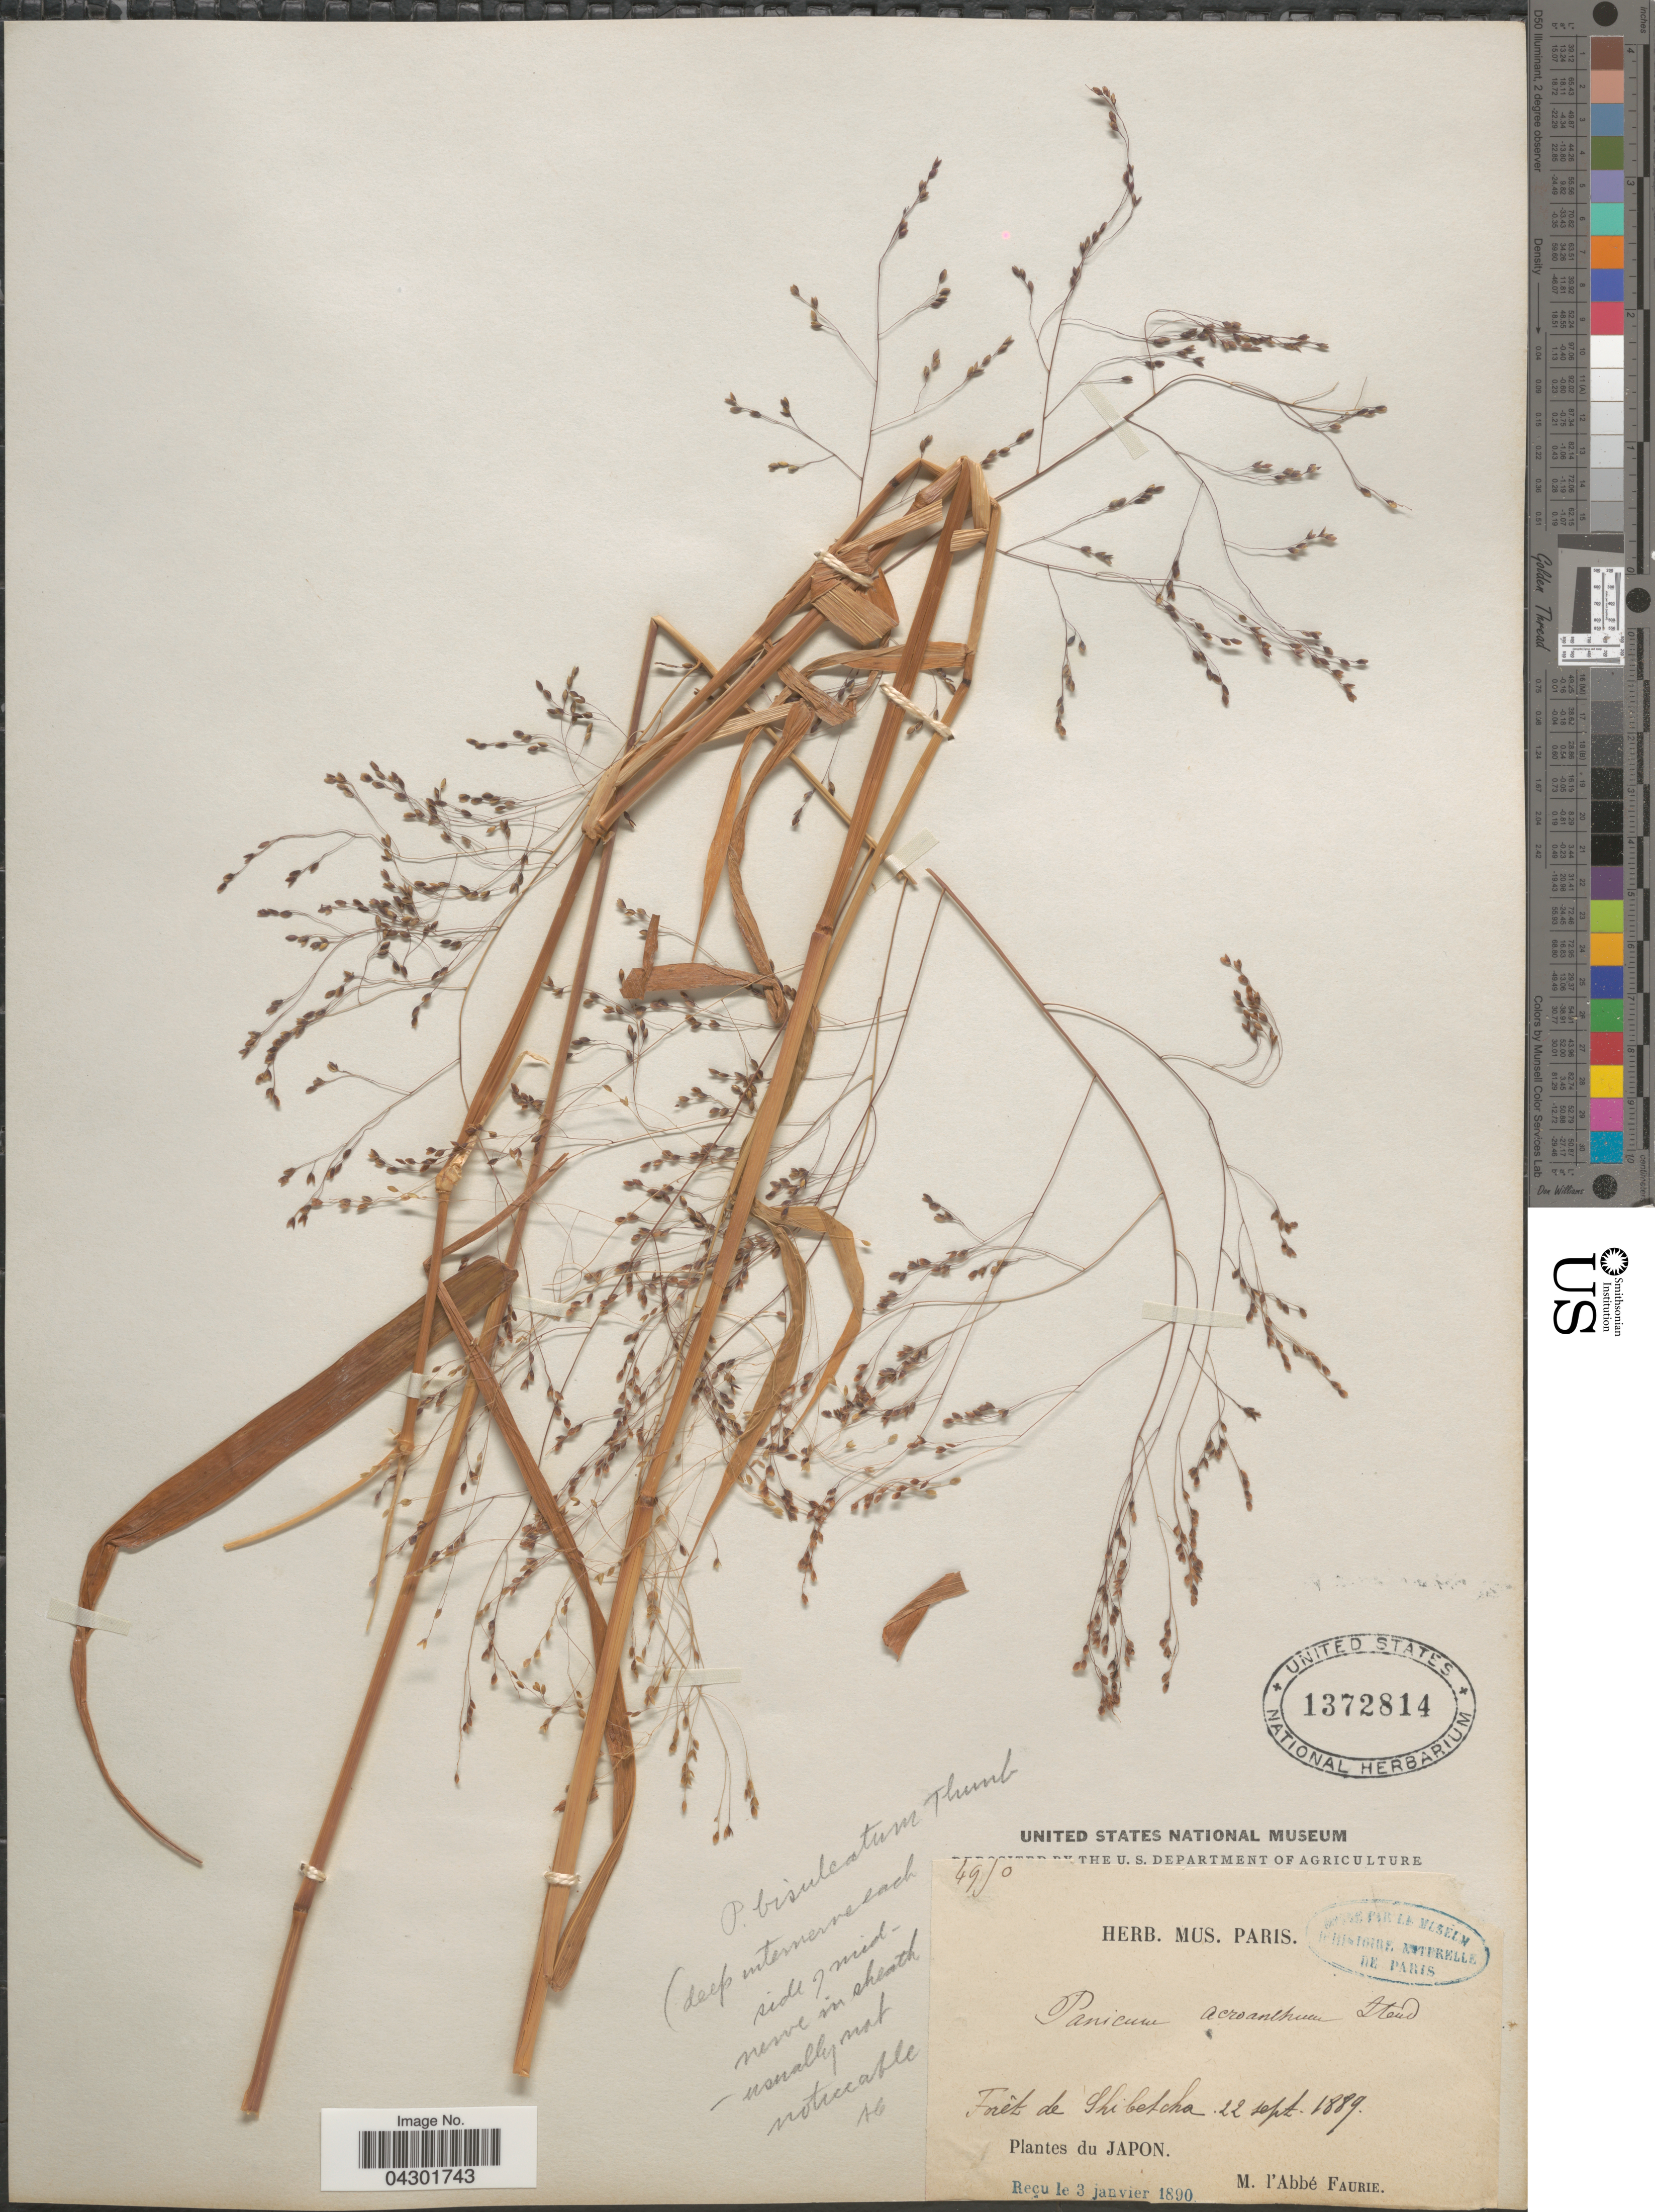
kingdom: Plantae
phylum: Tracheophyta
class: Liliopsida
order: Poales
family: Poaceae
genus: Panicum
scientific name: Panicum bisulcatum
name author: Thunb.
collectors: A. Faurie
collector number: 4950*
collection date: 1889-09-22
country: Japan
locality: Forêt de Shibetcha. Japon.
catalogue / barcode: US 1372814